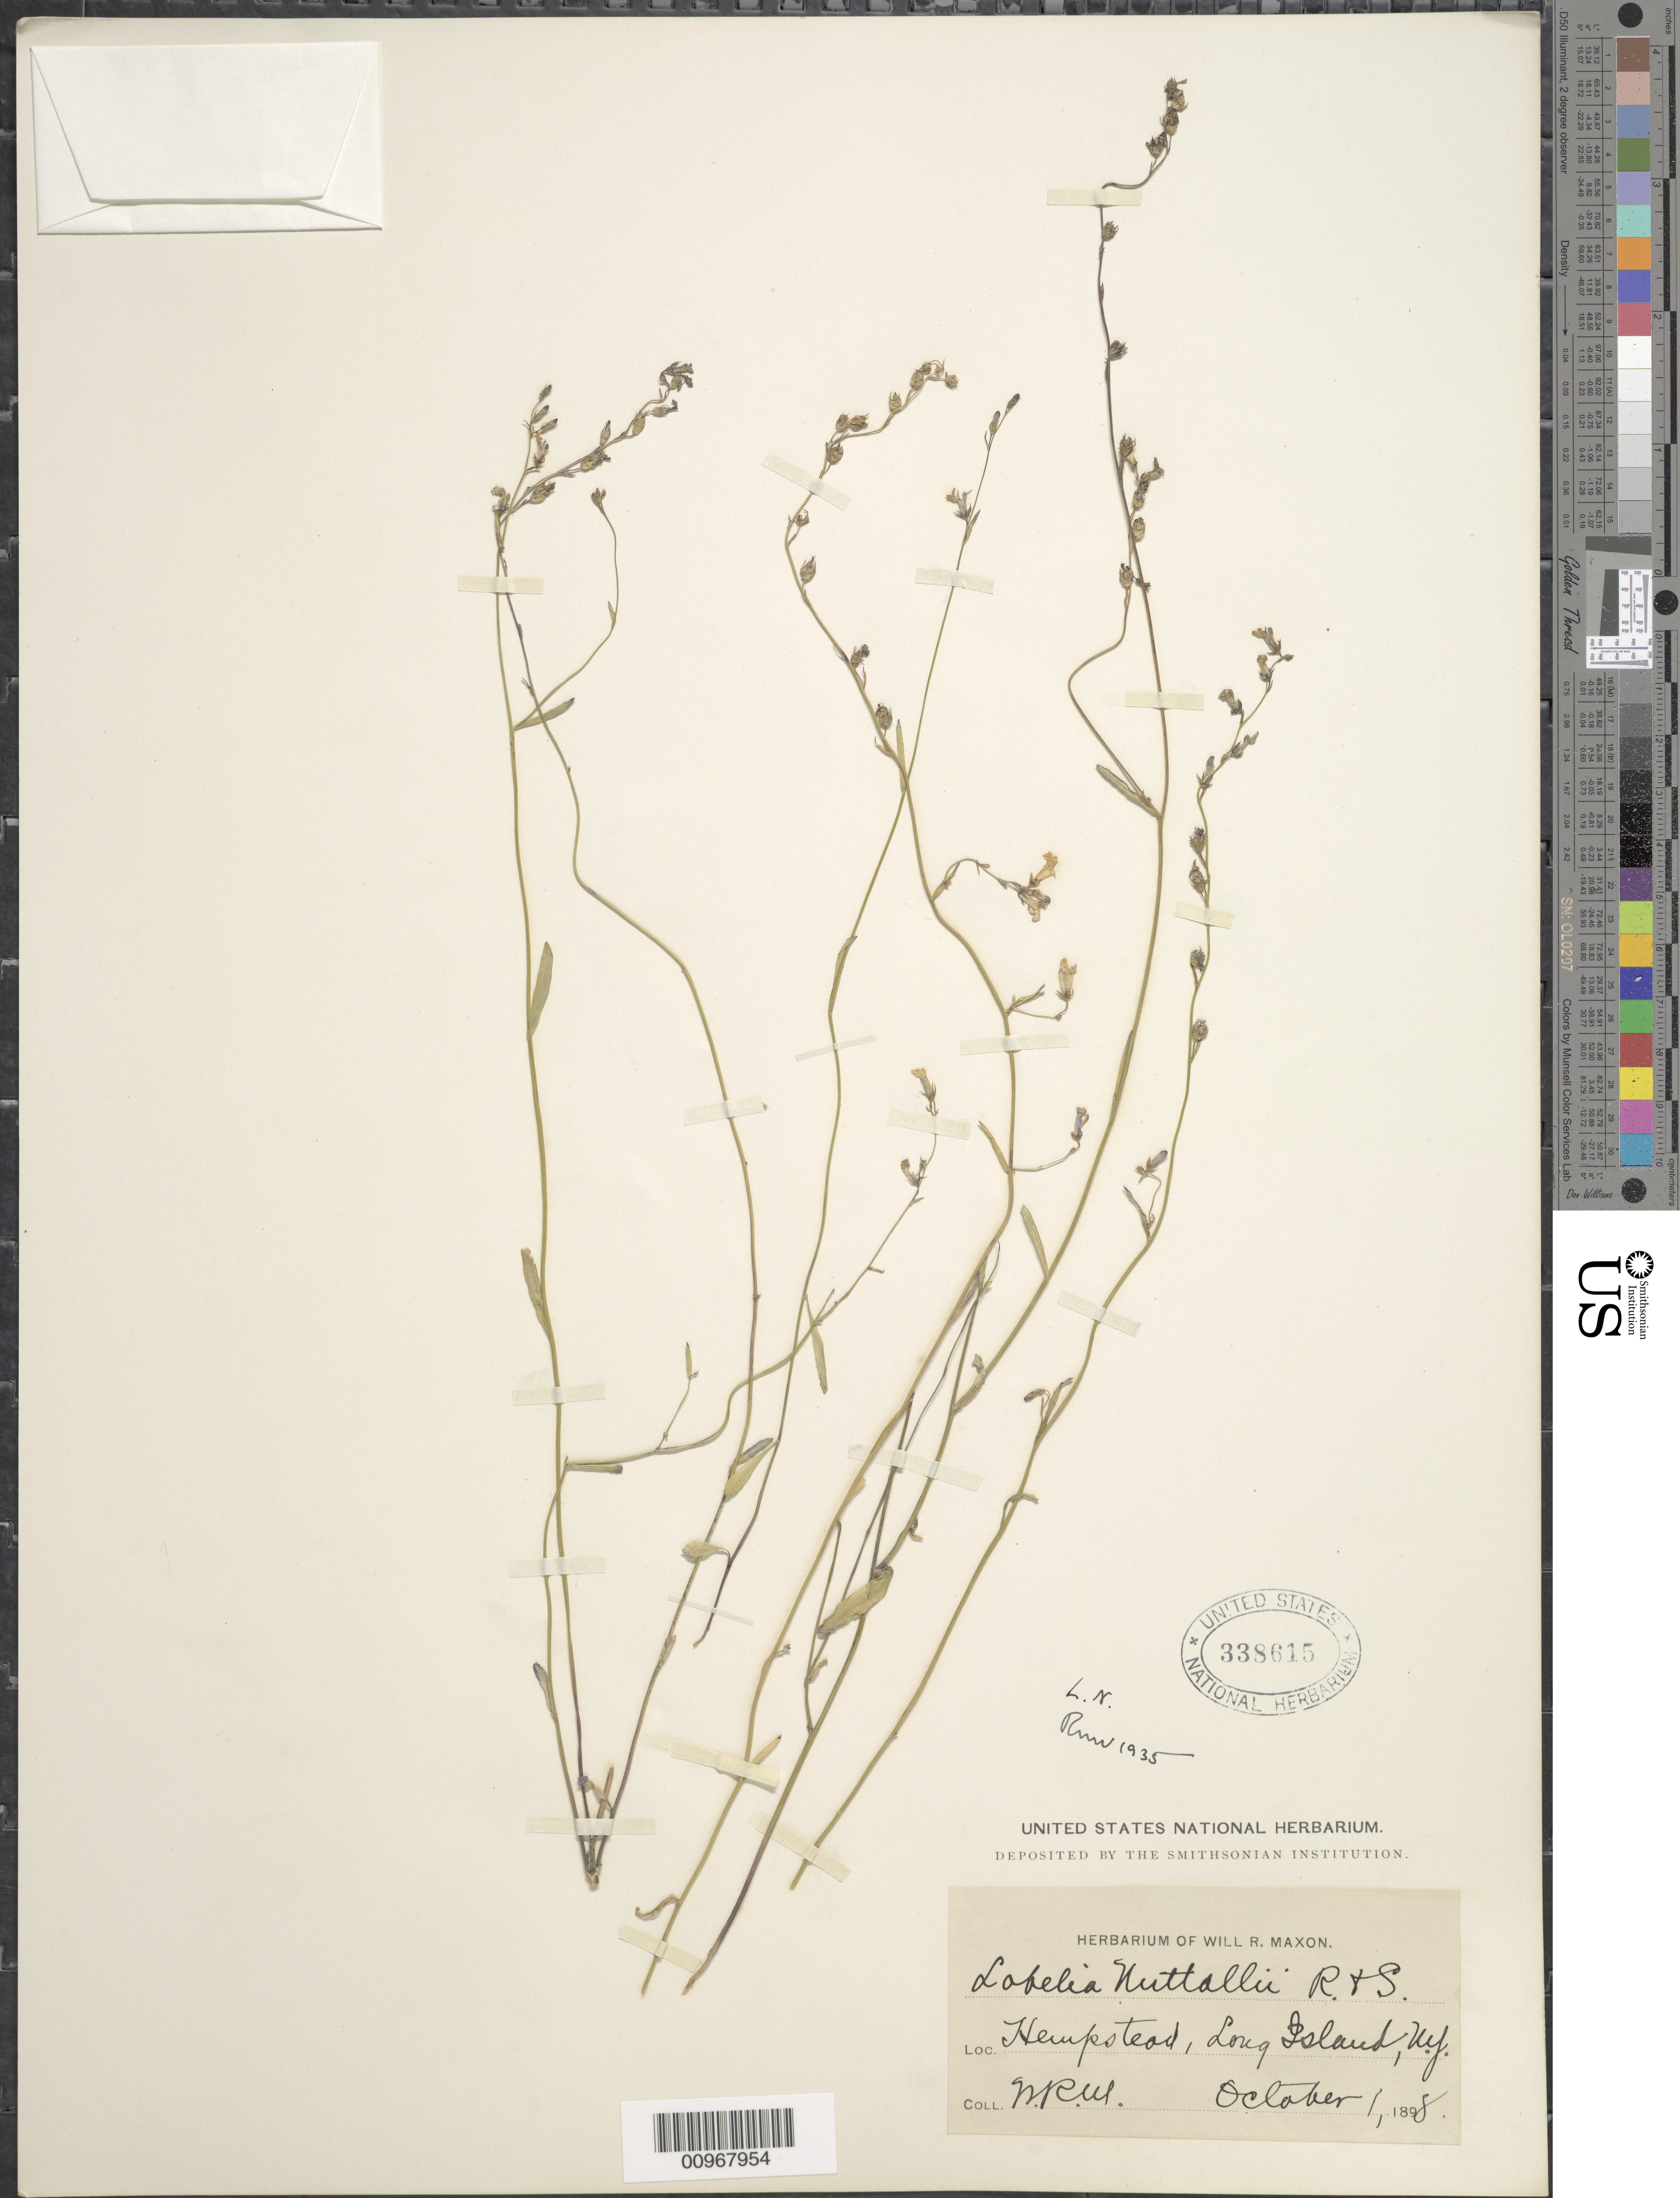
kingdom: Plantae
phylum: Tracheophyta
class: Magnoliopsida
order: Asterales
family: Campanulaceae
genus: Lobelia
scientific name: Lobelia nuttallii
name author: Schult.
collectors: W. R. Maxon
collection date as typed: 1 Oct 1898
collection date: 1898-10-01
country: United States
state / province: New York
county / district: Nassau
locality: Hempstead, Long Island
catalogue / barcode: US 338615